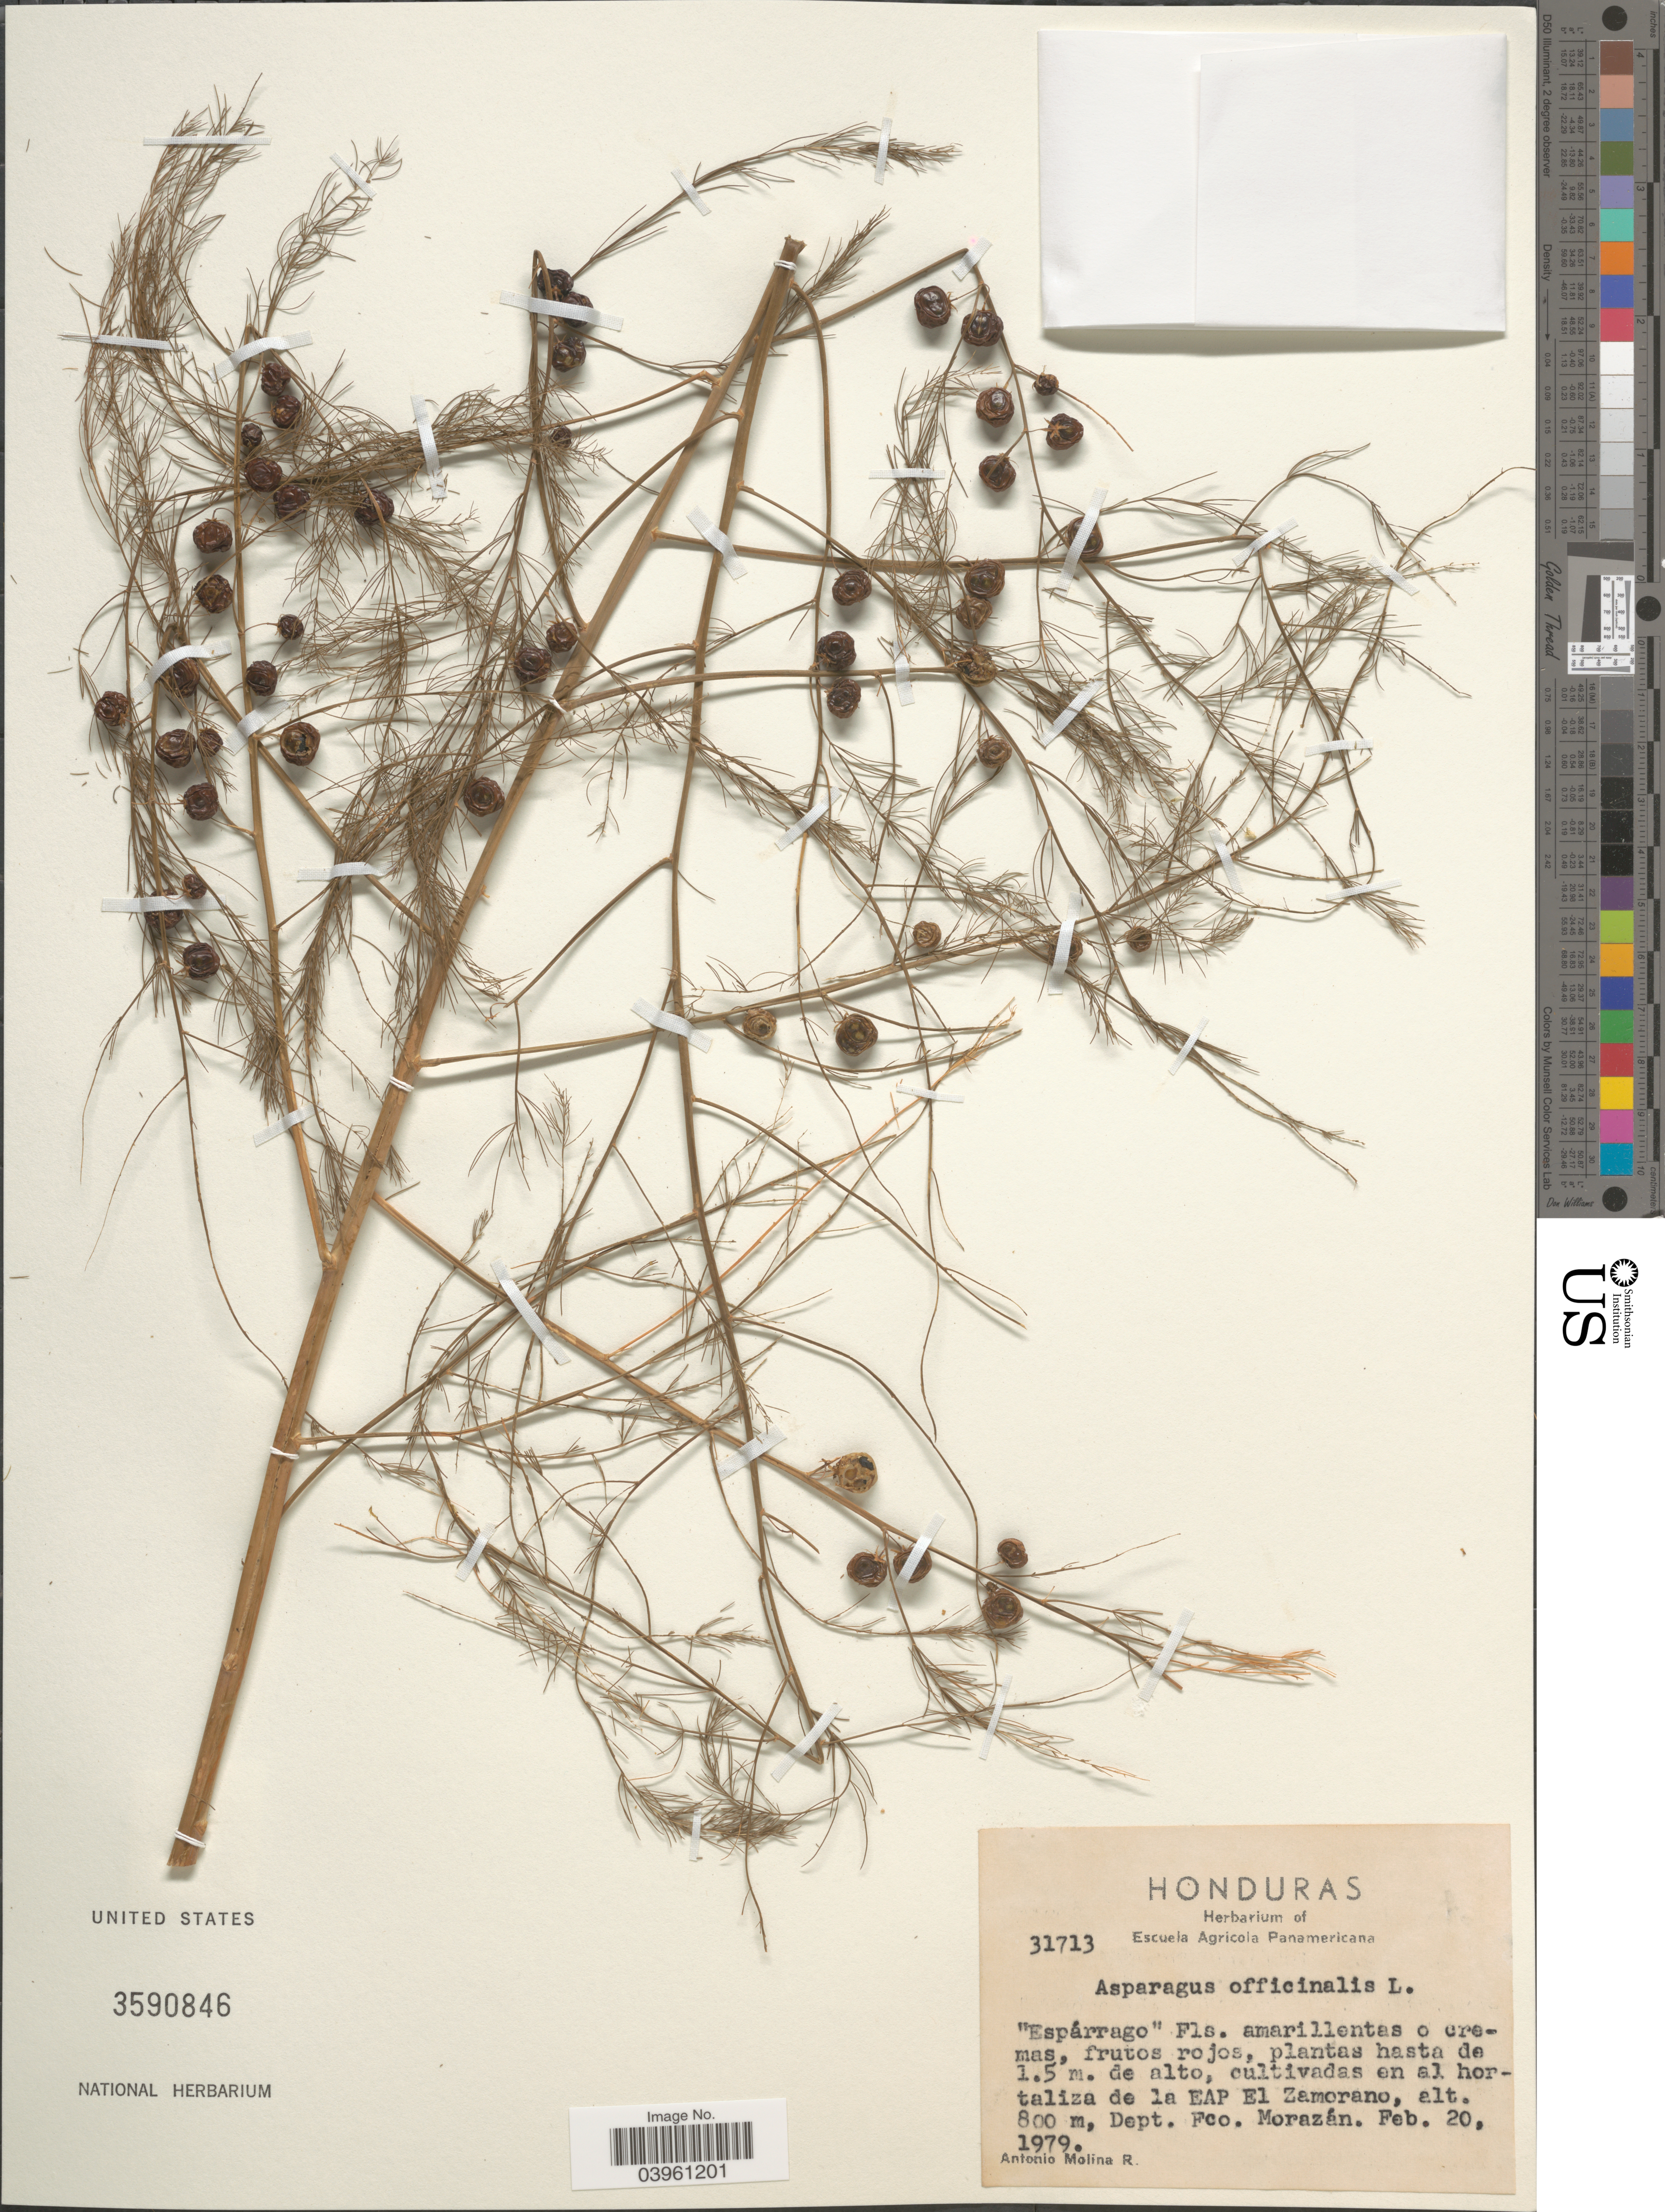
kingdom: Plantae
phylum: Tracheophyta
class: Liliopsida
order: Asparagales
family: Asparagaceae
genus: Asparagus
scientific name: Asparagus officinalis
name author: L.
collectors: A. Molina R.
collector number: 31713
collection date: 1979-02-20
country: Honduras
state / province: Fco. Morazán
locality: Cultivadas en al hortaliza de la EAP El Zamorano, Dept. Fco. Morazán.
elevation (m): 800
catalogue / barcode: US 3590846